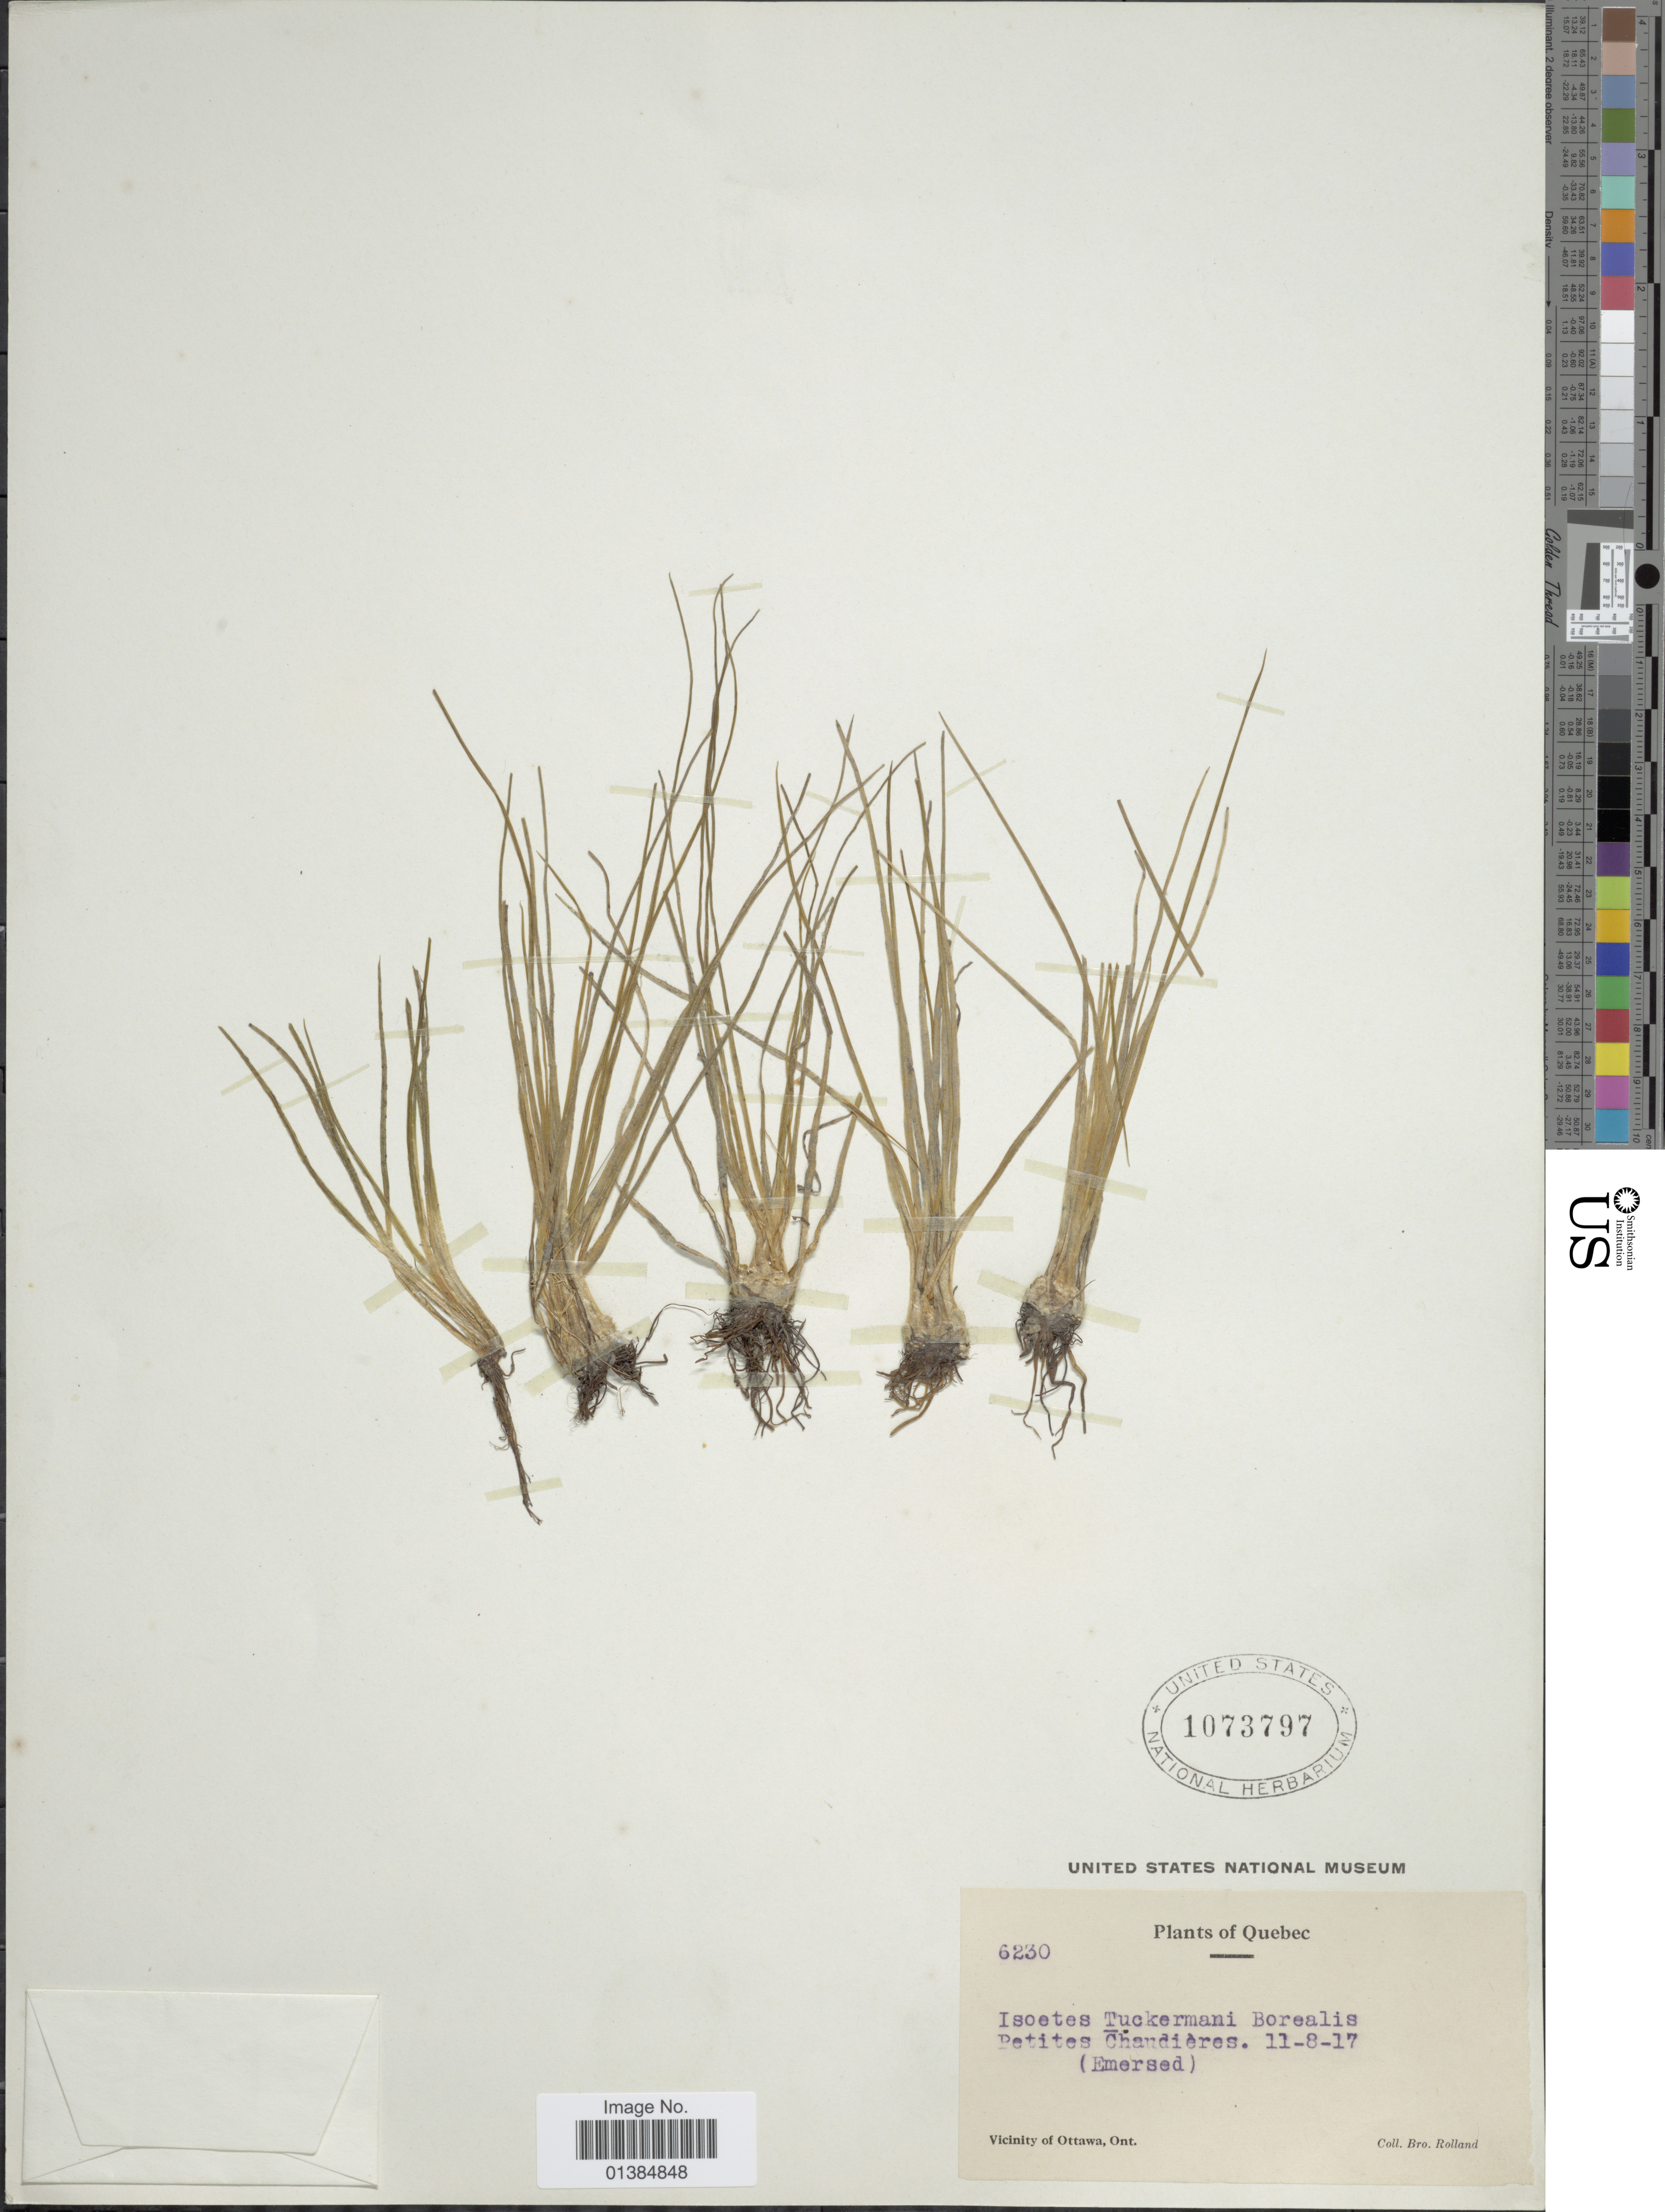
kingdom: Plantae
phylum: Tracheophyta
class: Lycopodiopsida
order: Isoetales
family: Isoetaceae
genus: Isoetes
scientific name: Isoetes tuckermanii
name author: A. Braun ex Engelm.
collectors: B. Rolland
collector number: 6230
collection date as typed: Transcribed d/m/y: 11/8/17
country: Canada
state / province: Quebec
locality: Vicinity of Ottawa, Ont.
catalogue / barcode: US 1073797